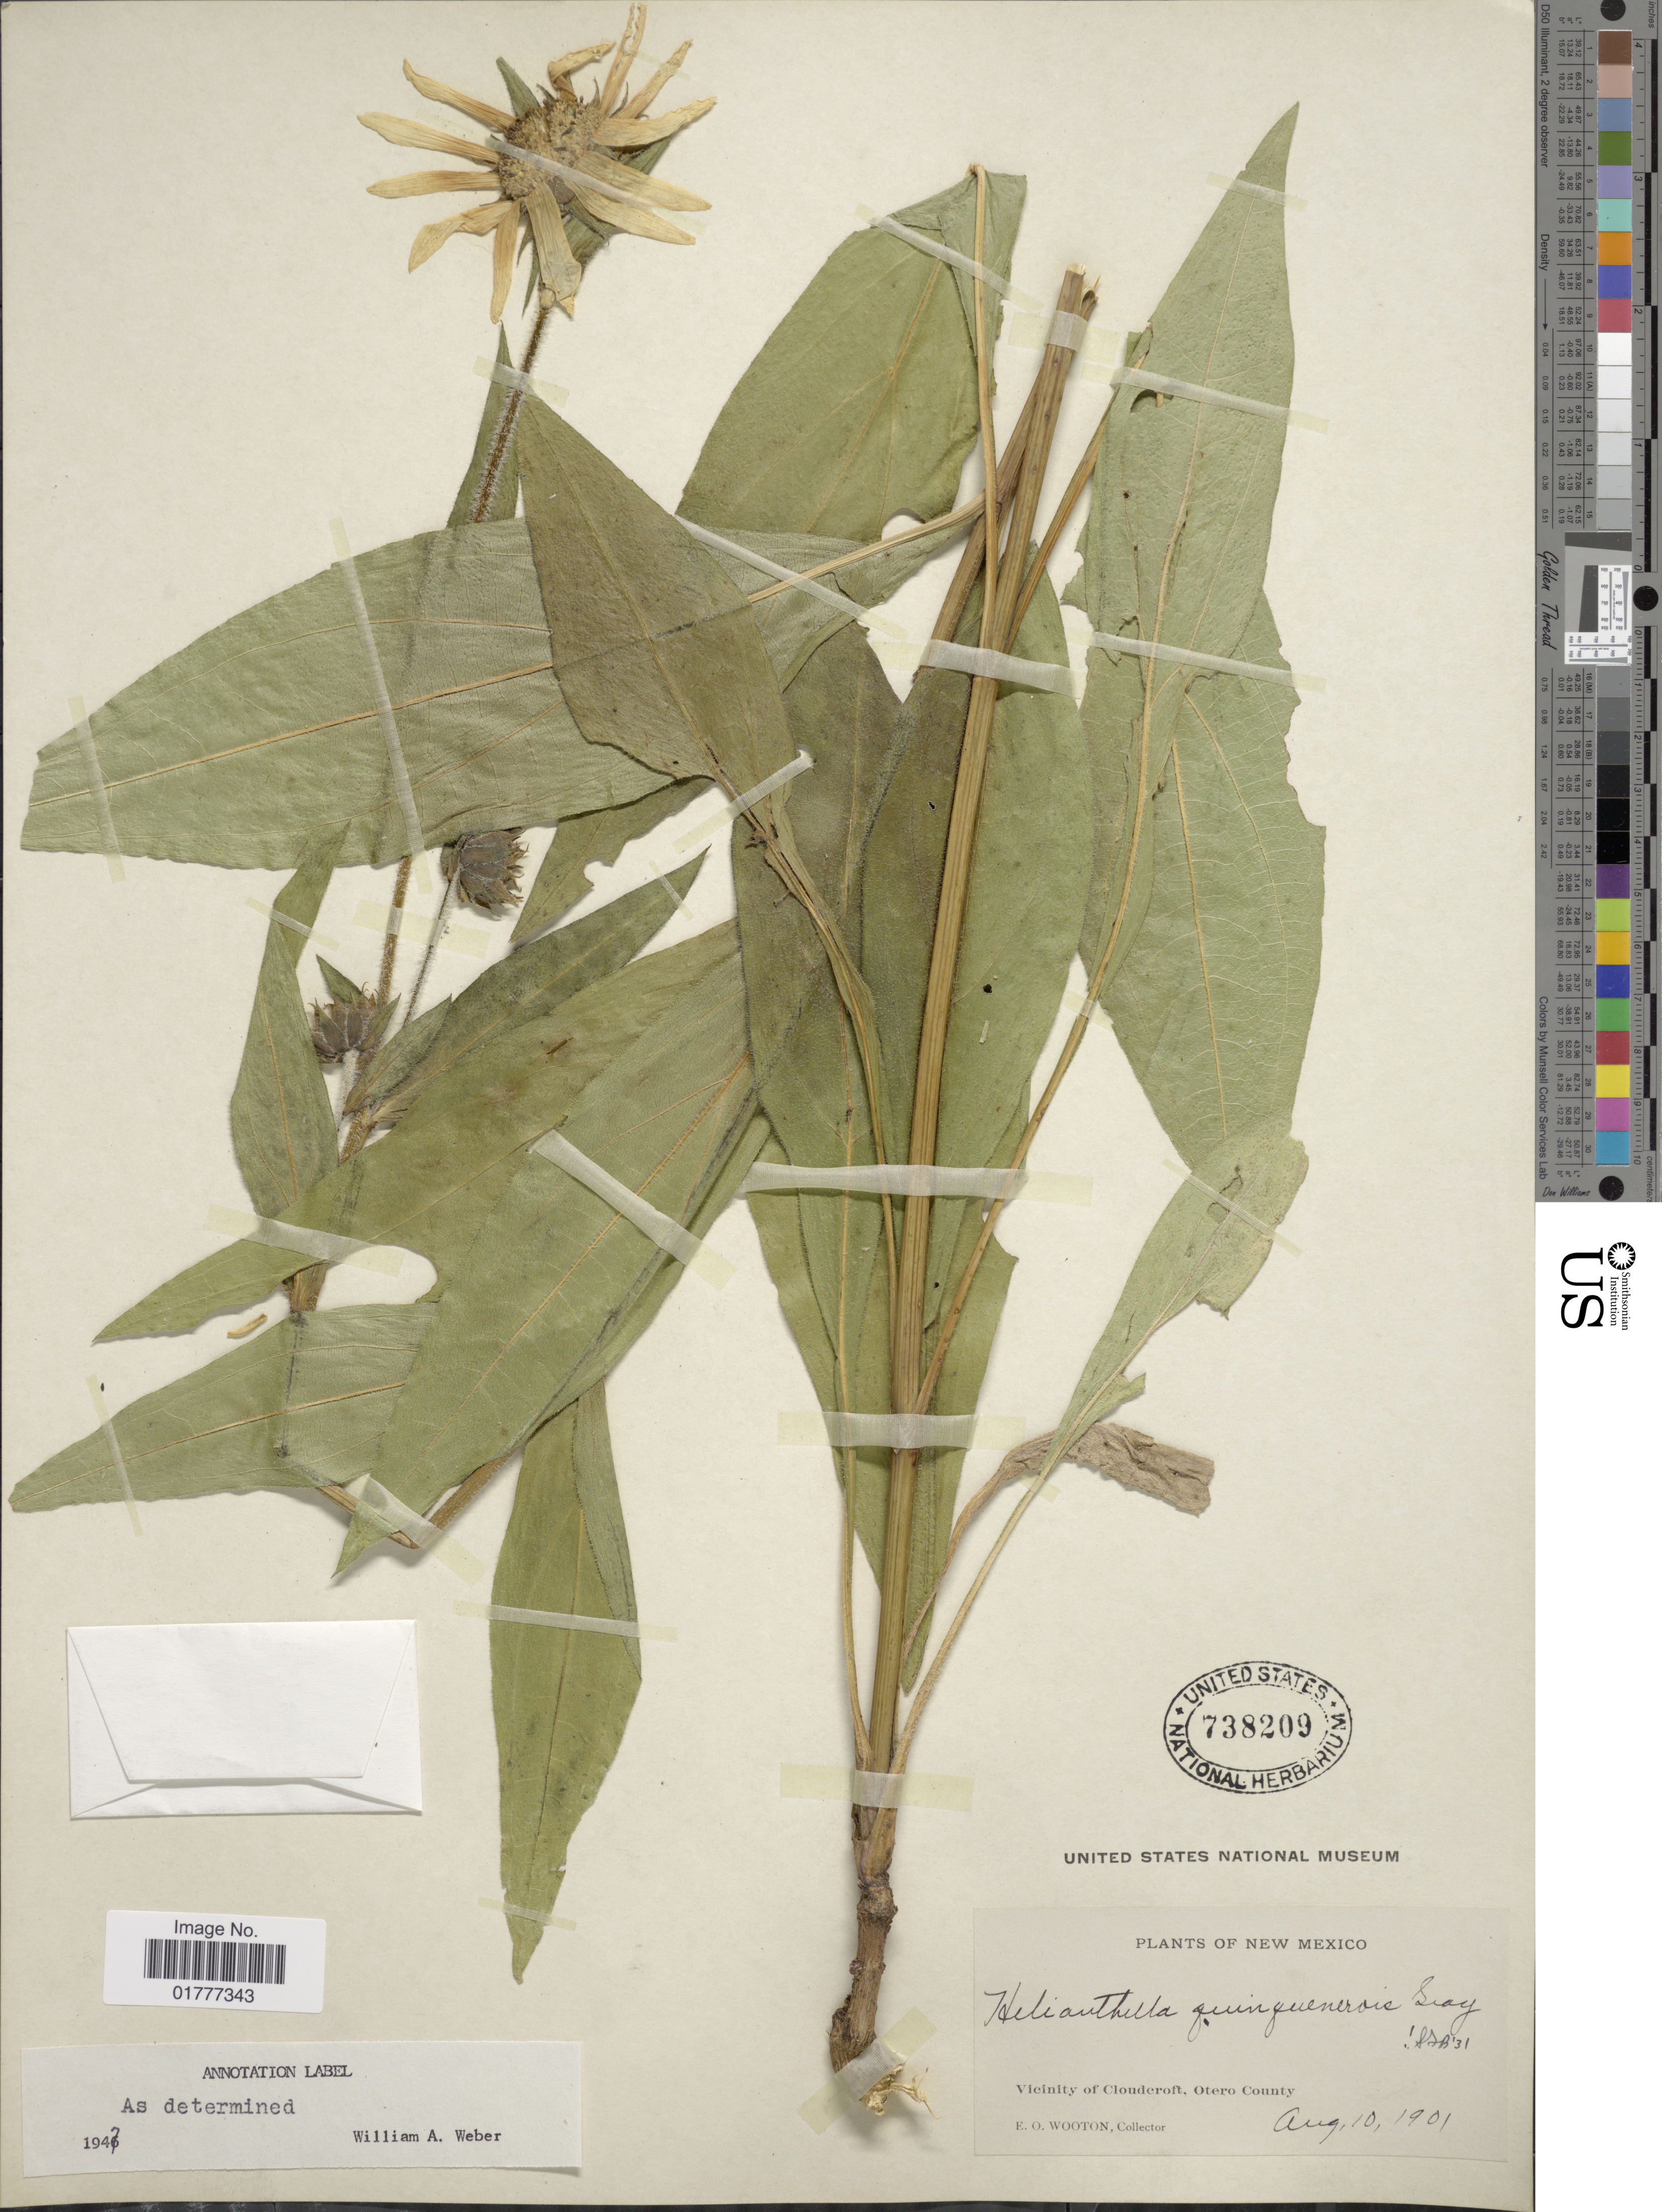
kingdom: Plantae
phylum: Tracheophyta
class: Magnoliopsida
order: Asterales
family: Asteraceae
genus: Helianthella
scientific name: Helianthella quinquenervis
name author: (Hook.) A. Gray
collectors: E. O. Wooton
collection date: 1901-08-10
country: United States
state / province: New Mexico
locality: Vicinity of Cloudcroft, Otero County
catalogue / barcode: US 738209